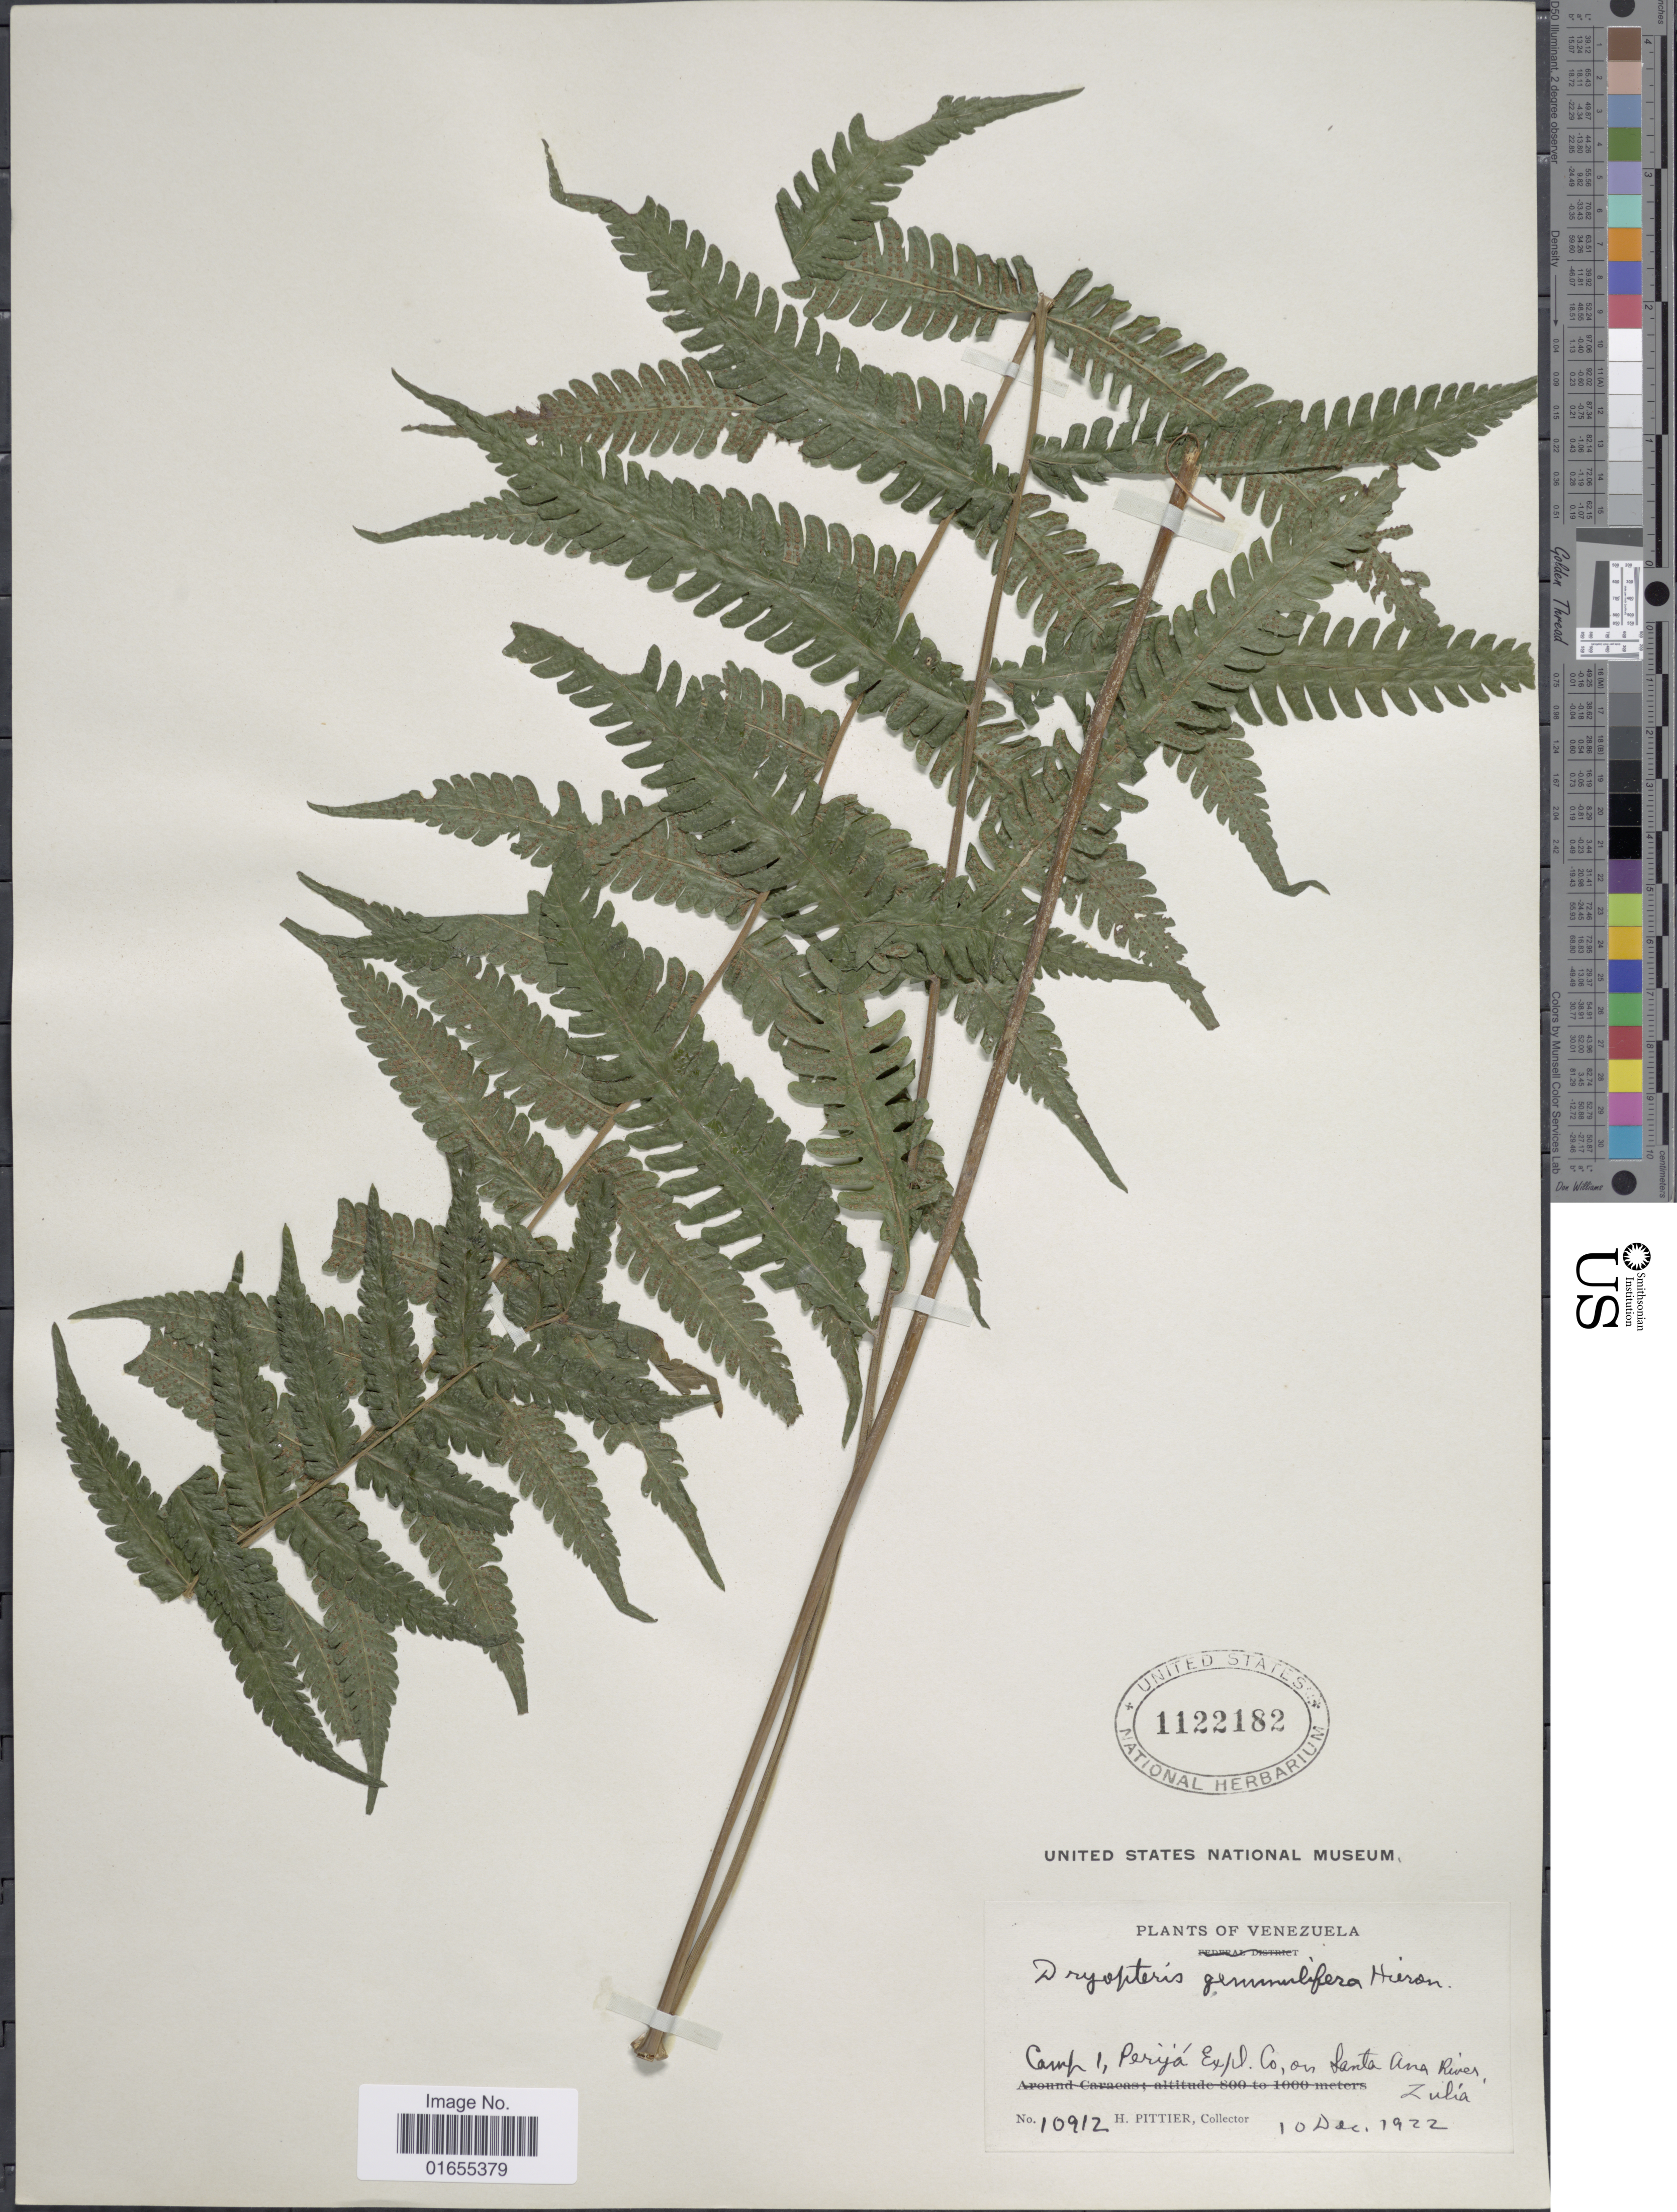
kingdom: Plantae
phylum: Tracheophyta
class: Polypodiopsida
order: Polypodiales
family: Thelypteridaceae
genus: Goniopteris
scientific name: Goniopteris gemmulifera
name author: (Hieron.) A.R. Sm. & D. Löve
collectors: H. F. Pittier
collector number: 10912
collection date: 1922-12-10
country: Venezuela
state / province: Zulia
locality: Camp 1, Perija Expl. Co. on Santa Ana River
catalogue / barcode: US 1122182